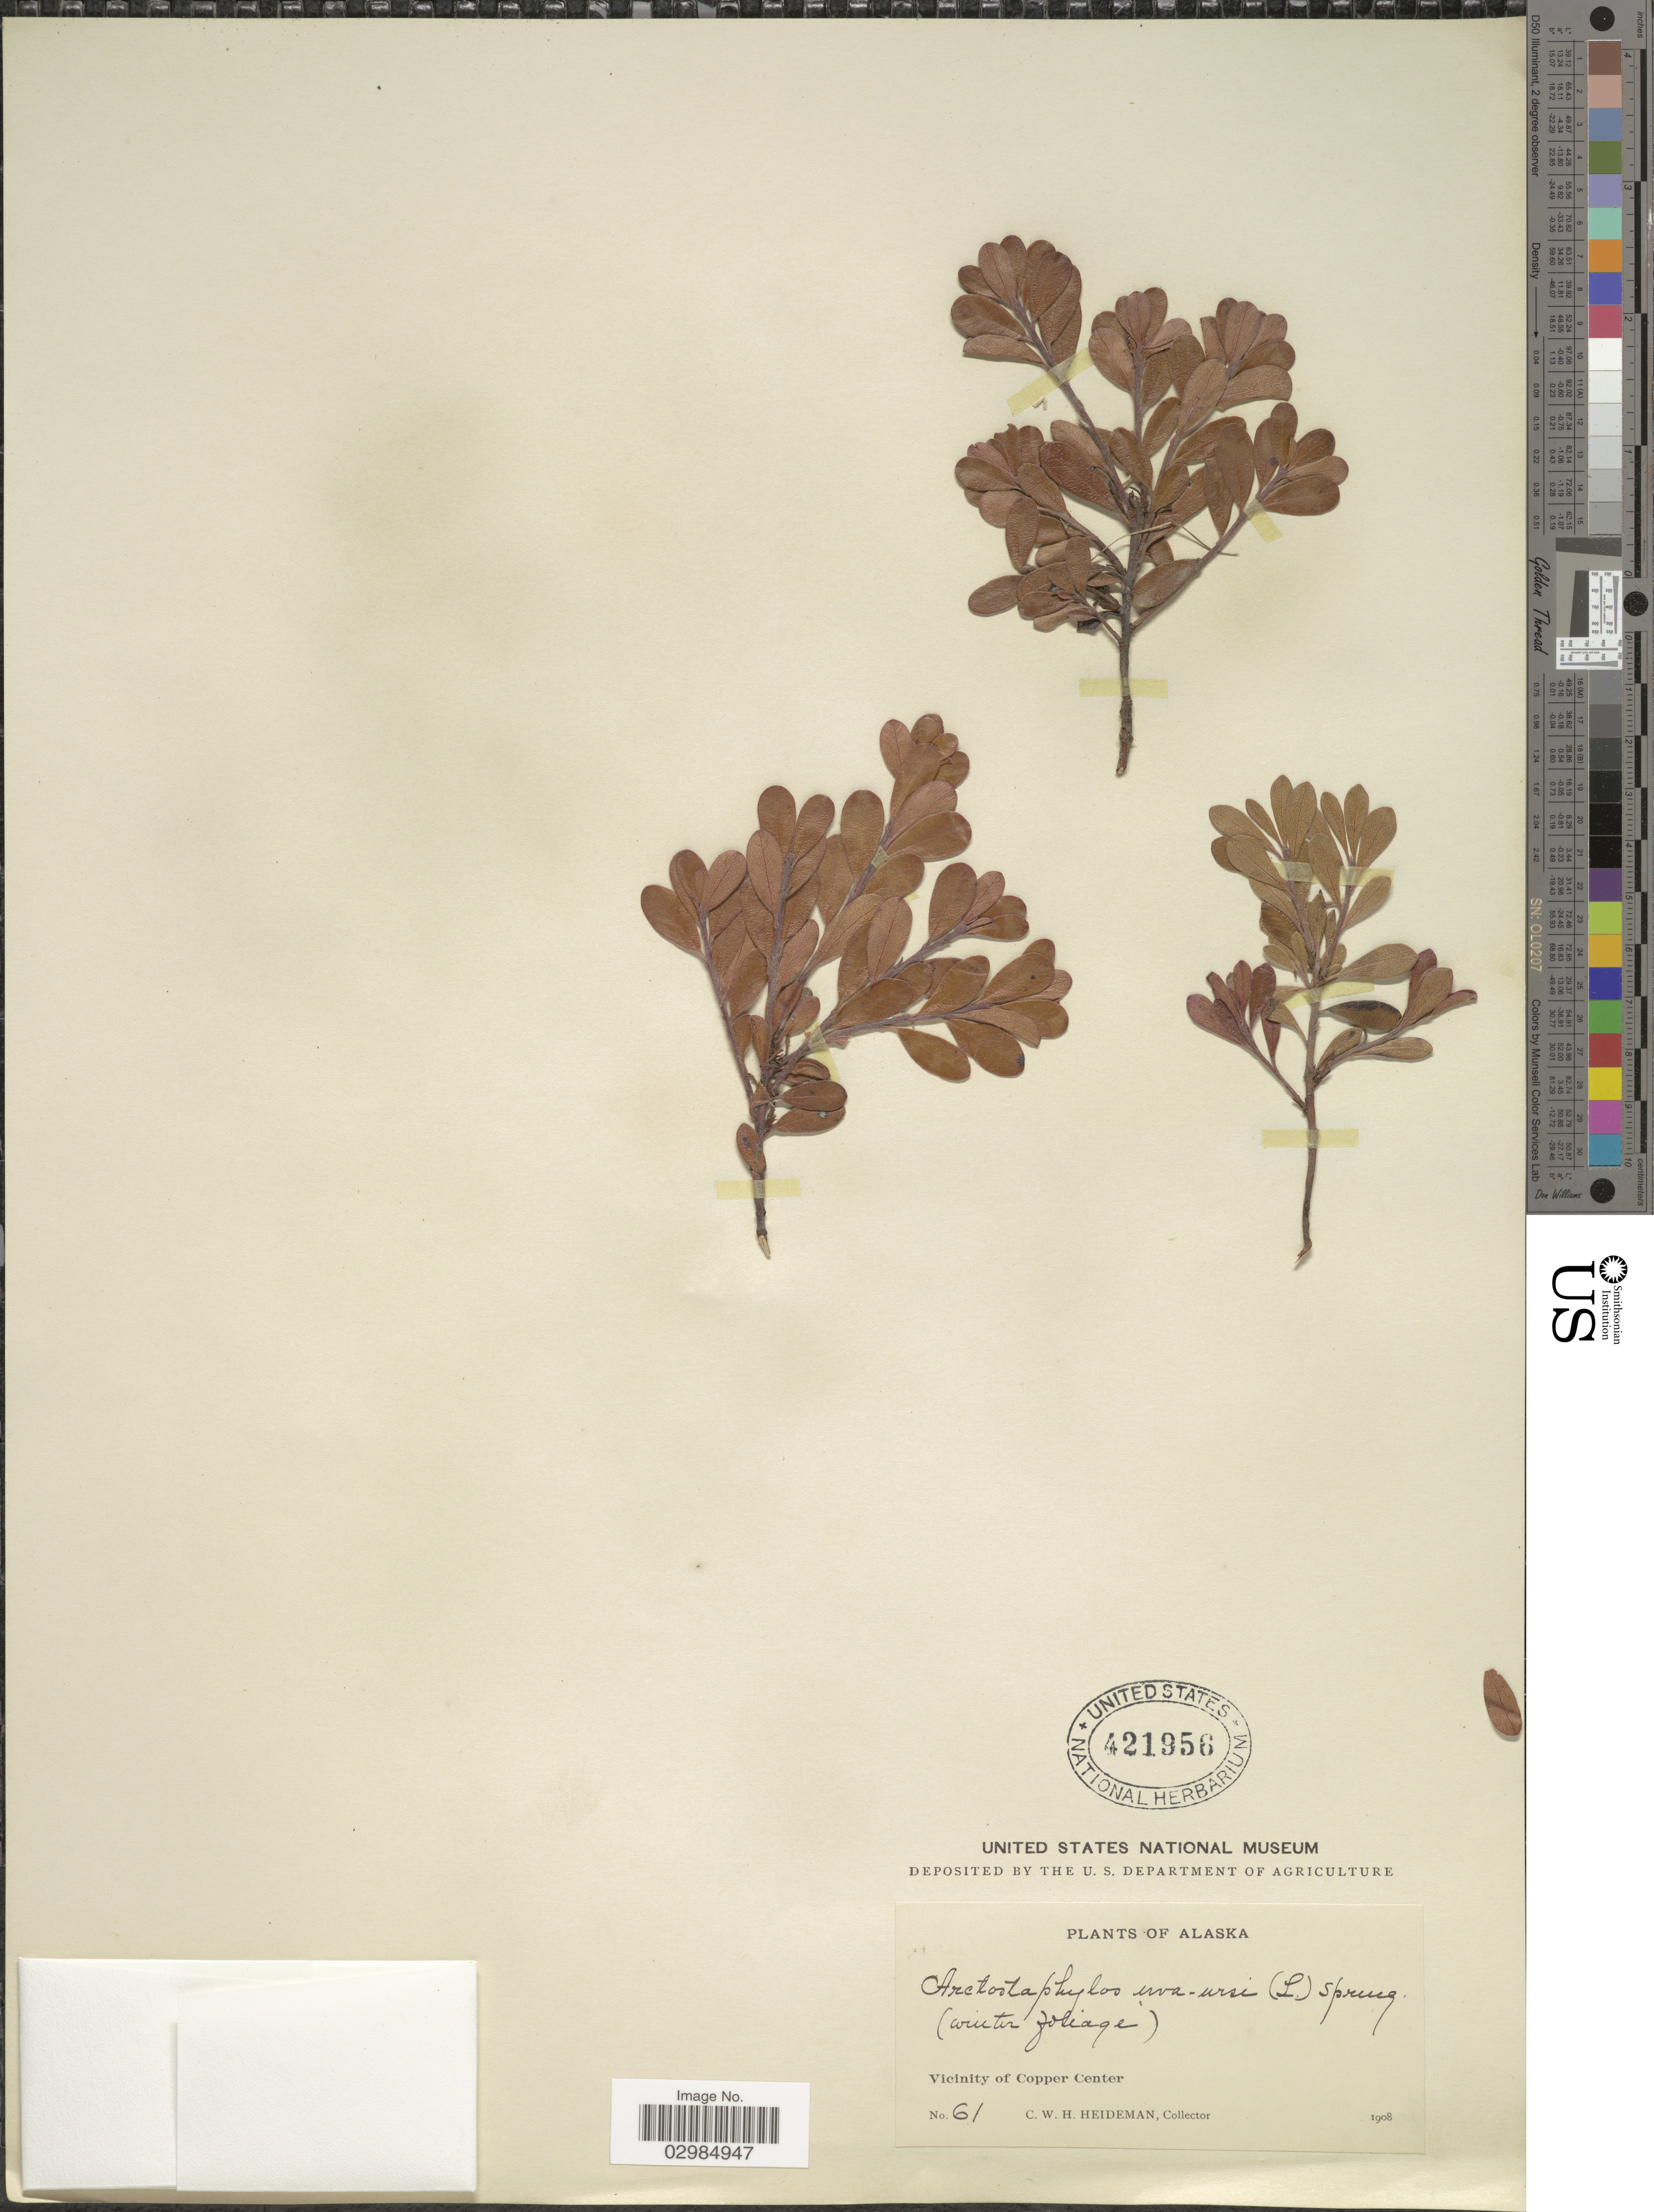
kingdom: Plantae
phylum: Tracheophyta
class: Magnoliopsida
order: Ericales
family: Ericaceae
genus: Arctostaphylos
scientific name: Arctostaphylos uva-ursi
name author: (L.) Spreng.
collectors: C. Heideman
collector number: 61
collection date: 1908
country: United States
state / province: Alaska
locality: Vicinity of Copper Center.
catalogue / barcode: US 421956